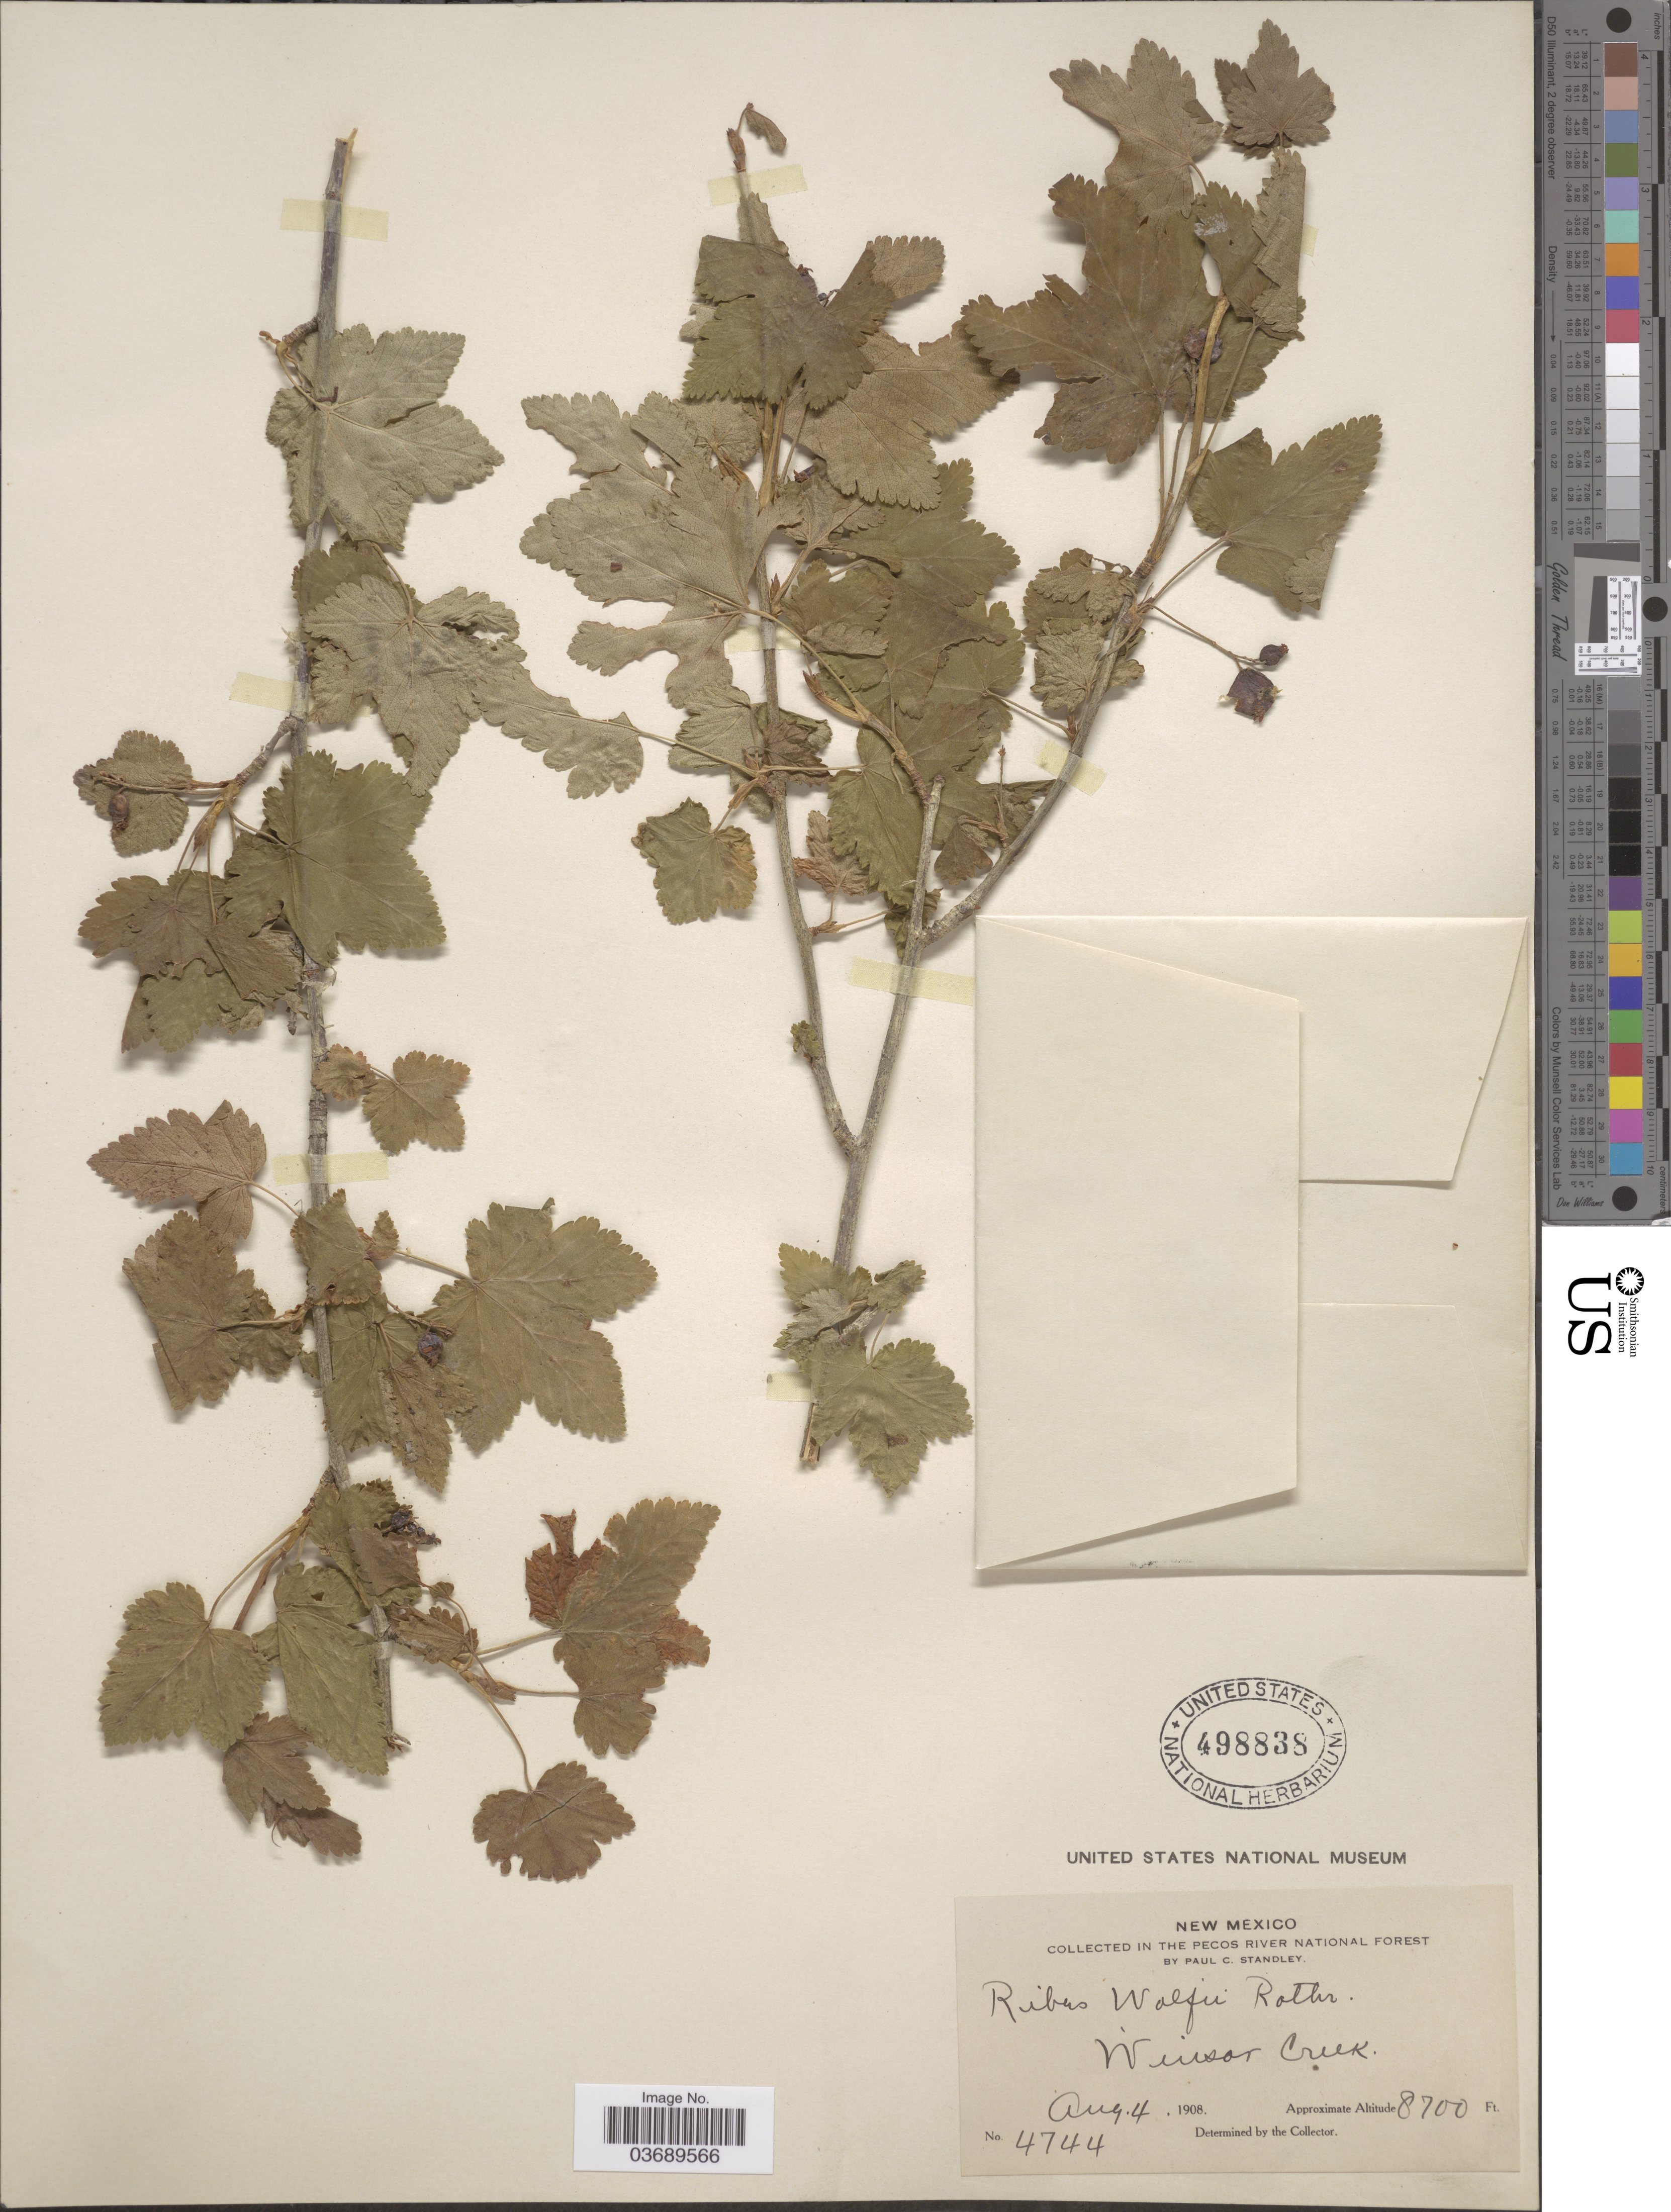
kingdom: Plantae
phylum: Tracheophyta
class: Magnoliopsida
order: Saxifragales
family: Grossulariaceae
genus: Ribes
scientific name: Ribes wolfii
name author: Rothr.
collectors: P. C. Standley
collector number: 4744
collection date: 1908-08-04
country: United States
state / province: New Mexico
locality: The Pecos River National Forest. Winsor Creek.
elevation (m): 2652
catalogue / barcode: US 498838